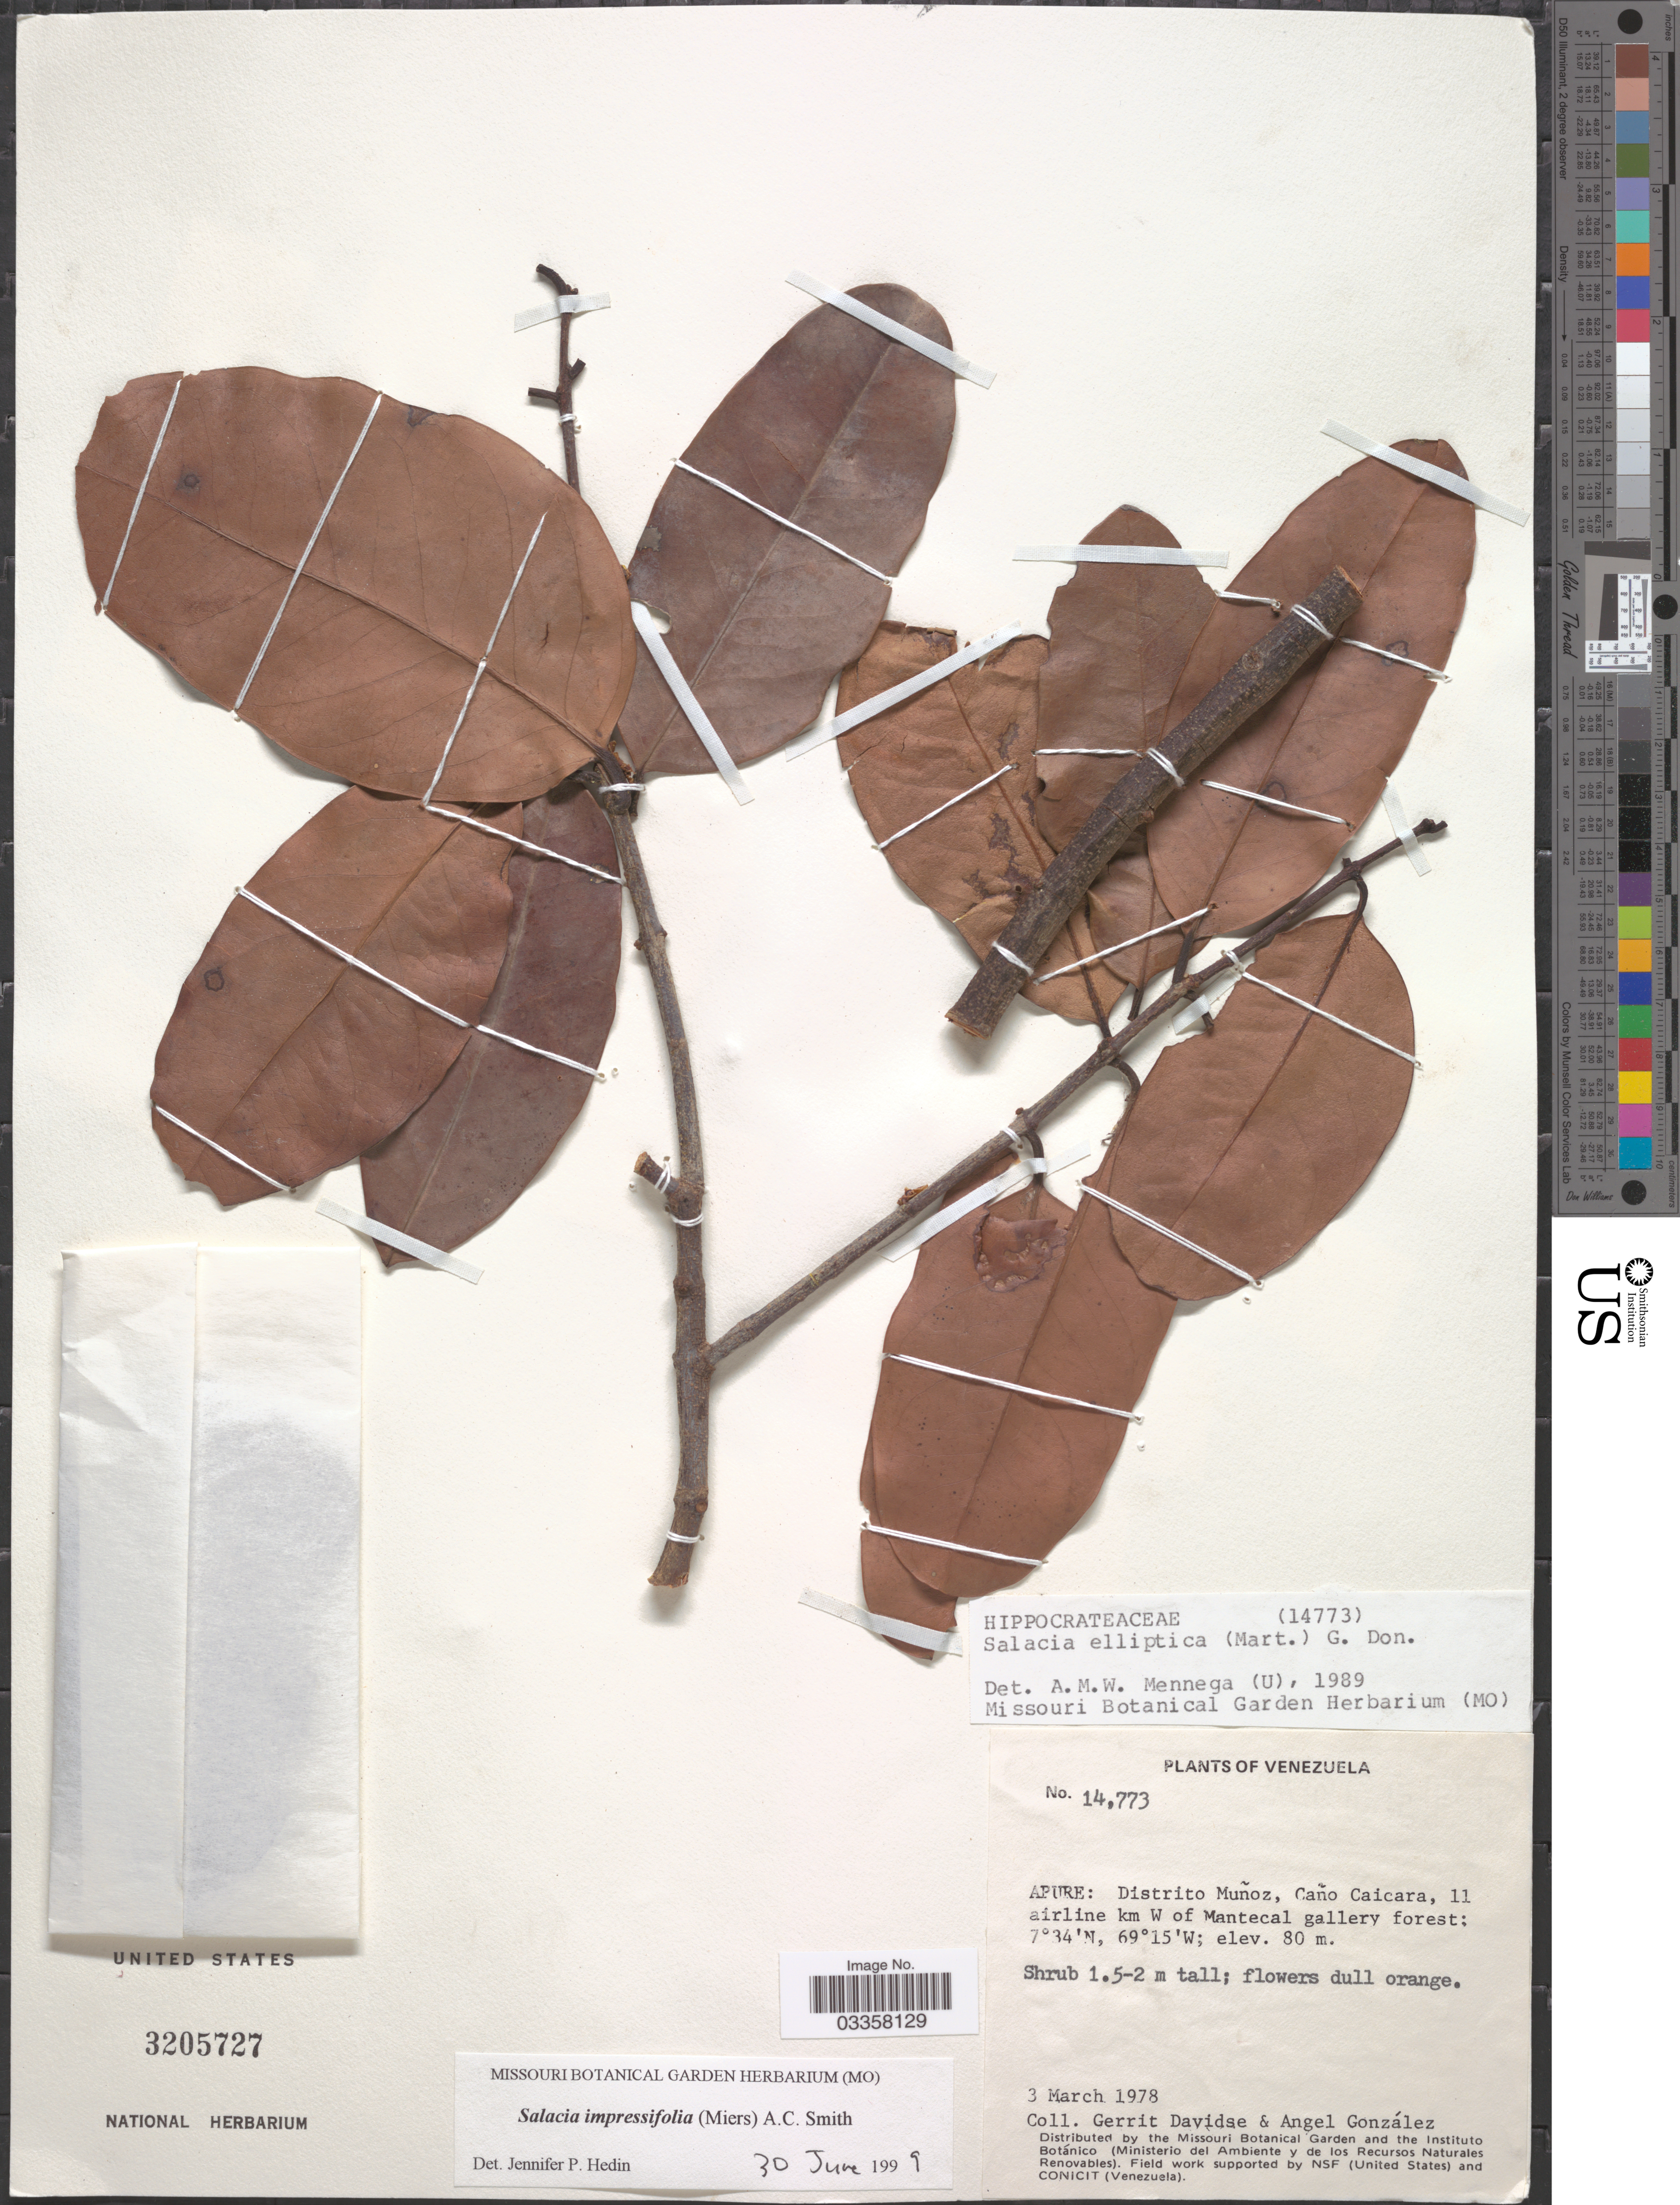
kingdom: Plantae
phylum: Tracheophyta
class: Magnoliopsida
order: Celastrales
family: Celastraceae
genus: Salacia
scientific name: Salacia impressifolia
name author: (Miers) A.C. Sm.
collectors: G. Davidse & A. C. González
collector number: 14773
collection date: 1978-03-03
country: Venezuela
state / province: Apure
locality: Distrito Muñoz, Caño Caicara, 11 airline km W of Mantecal gallery forest.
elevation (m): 80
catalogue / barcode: US 3205727